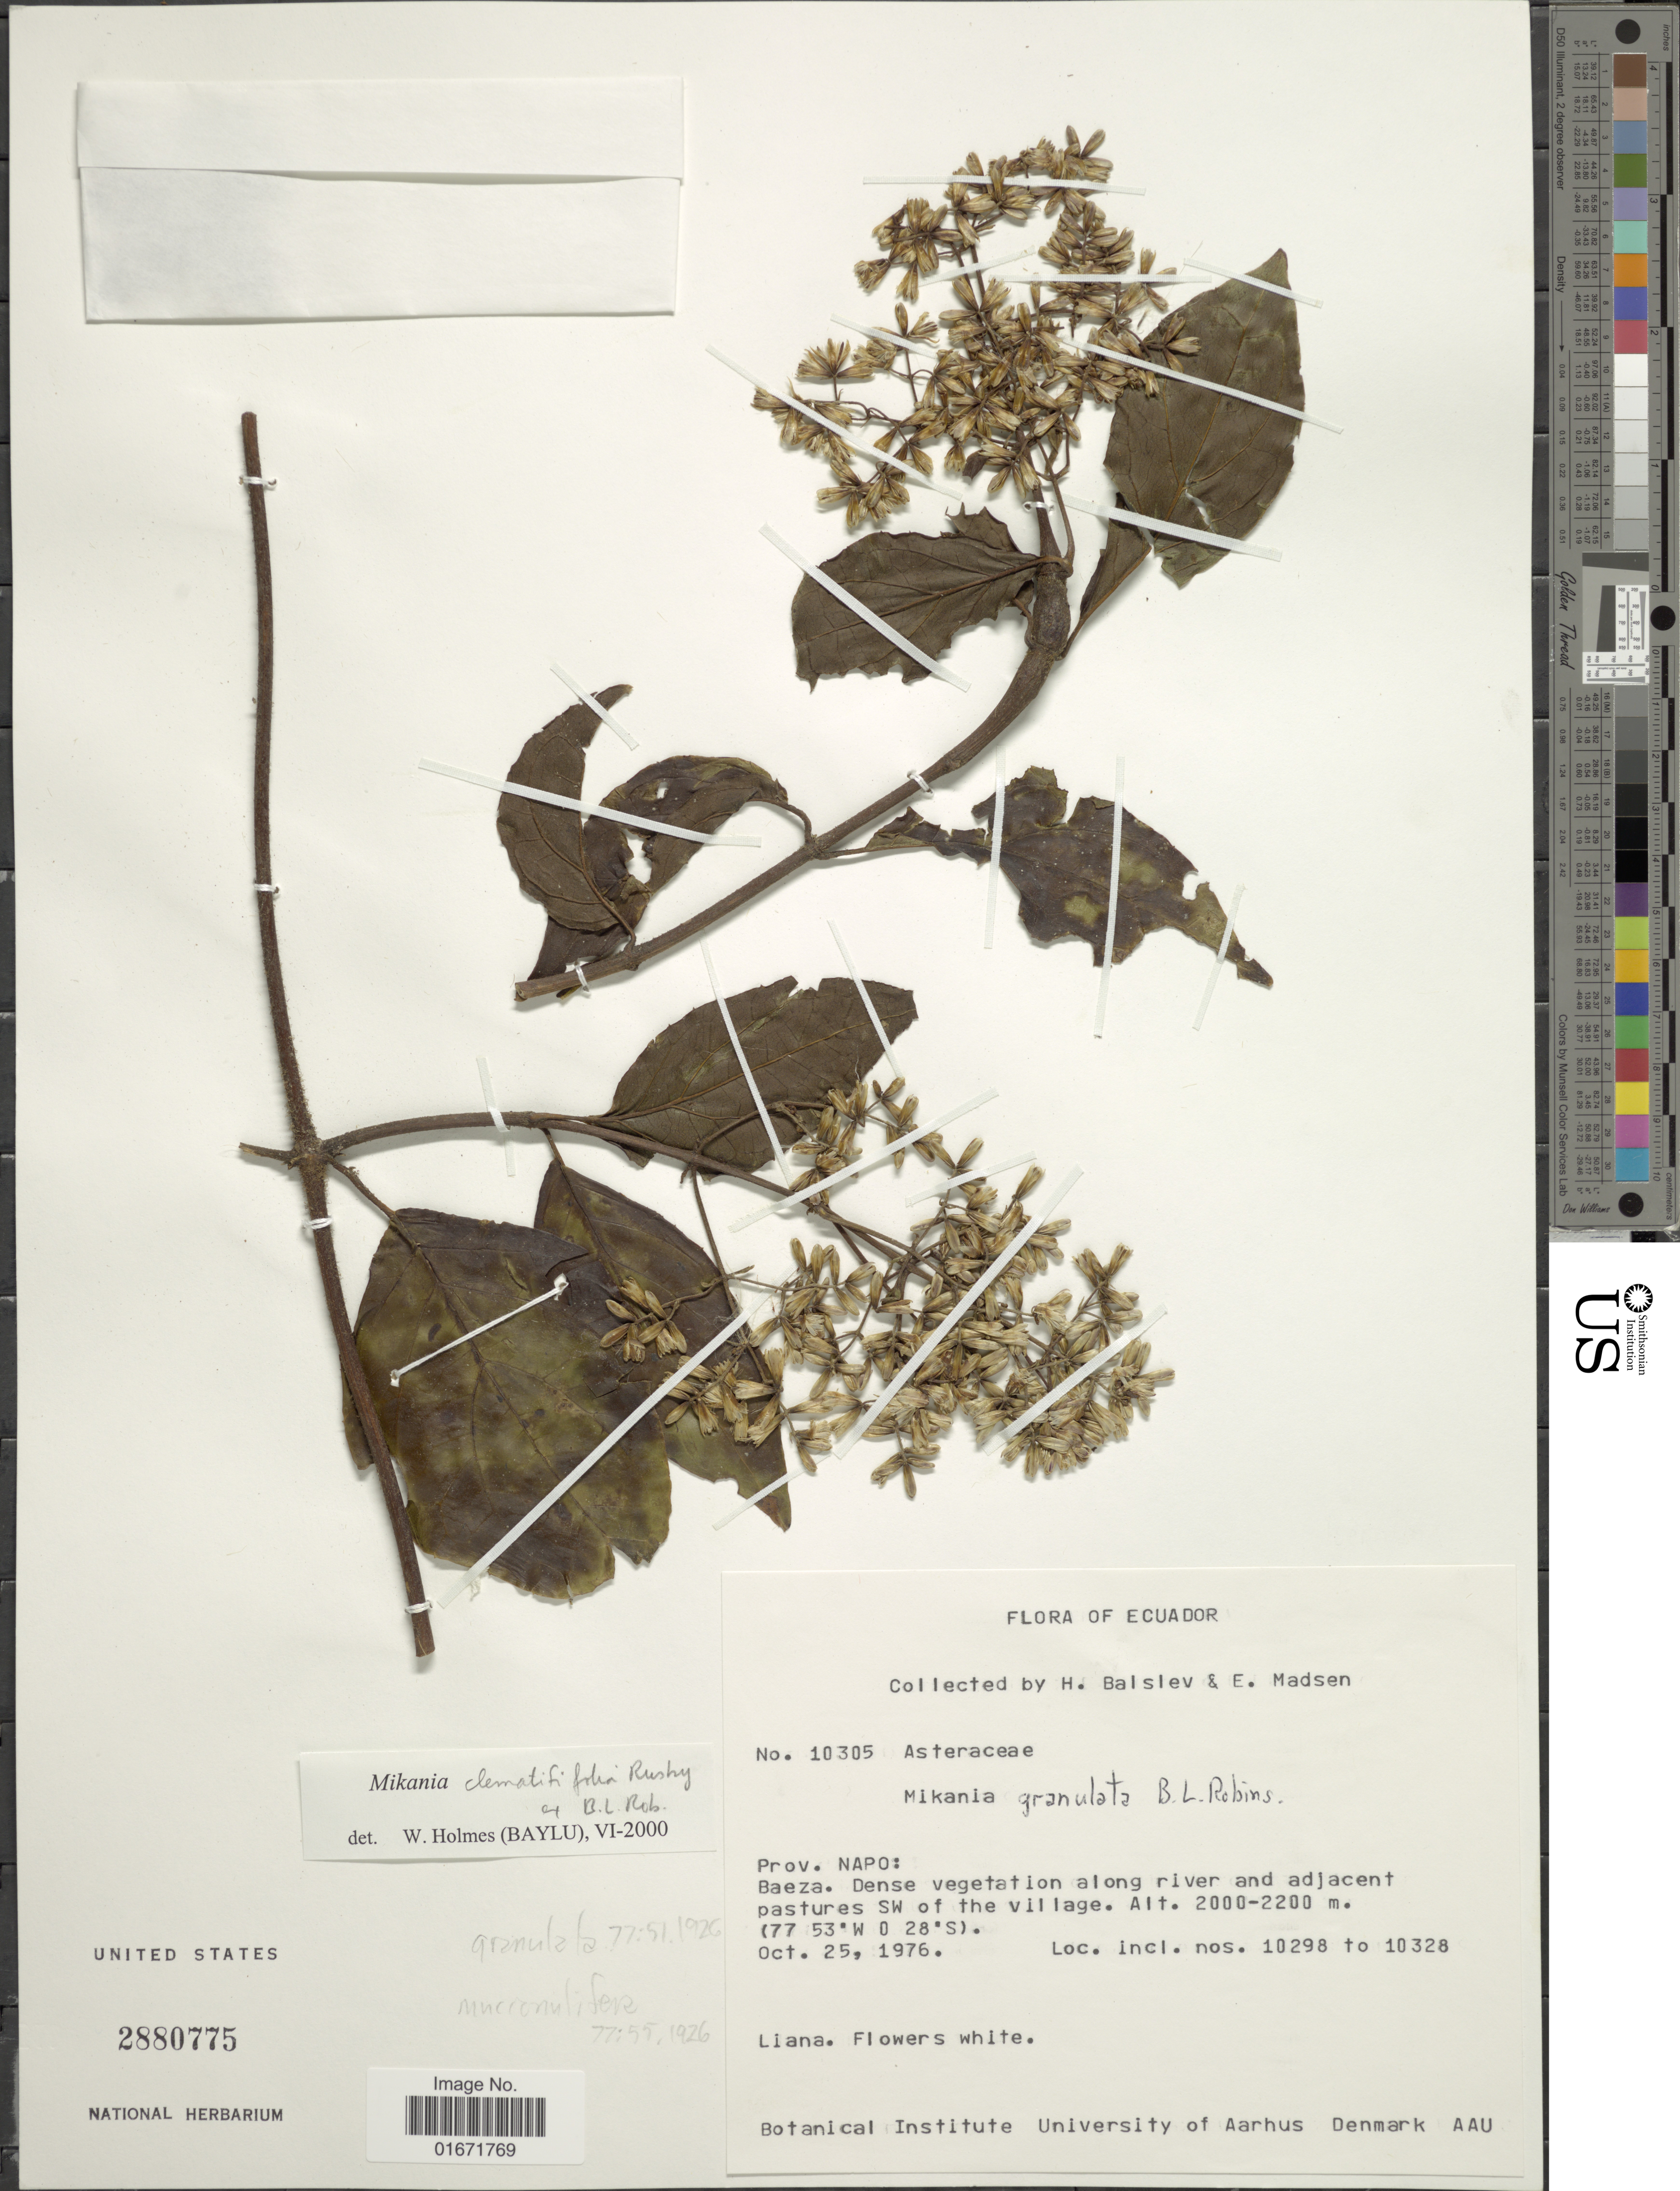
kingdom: Plantae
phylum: Tracheophyta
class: Magnoliopsida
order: Asterales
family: Asteraceae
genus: Mikania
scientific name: Mikania jamesonii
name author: B.L. Rob.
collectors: H. Balslev & E. Madsen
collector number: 10305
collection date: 1976-10-25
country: Ecuador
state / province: Napo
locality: Prov. Napo: Baeza. Dense vegetation along river and adjacent pastures SW of the village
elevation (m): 2000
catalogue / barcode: US 2880775